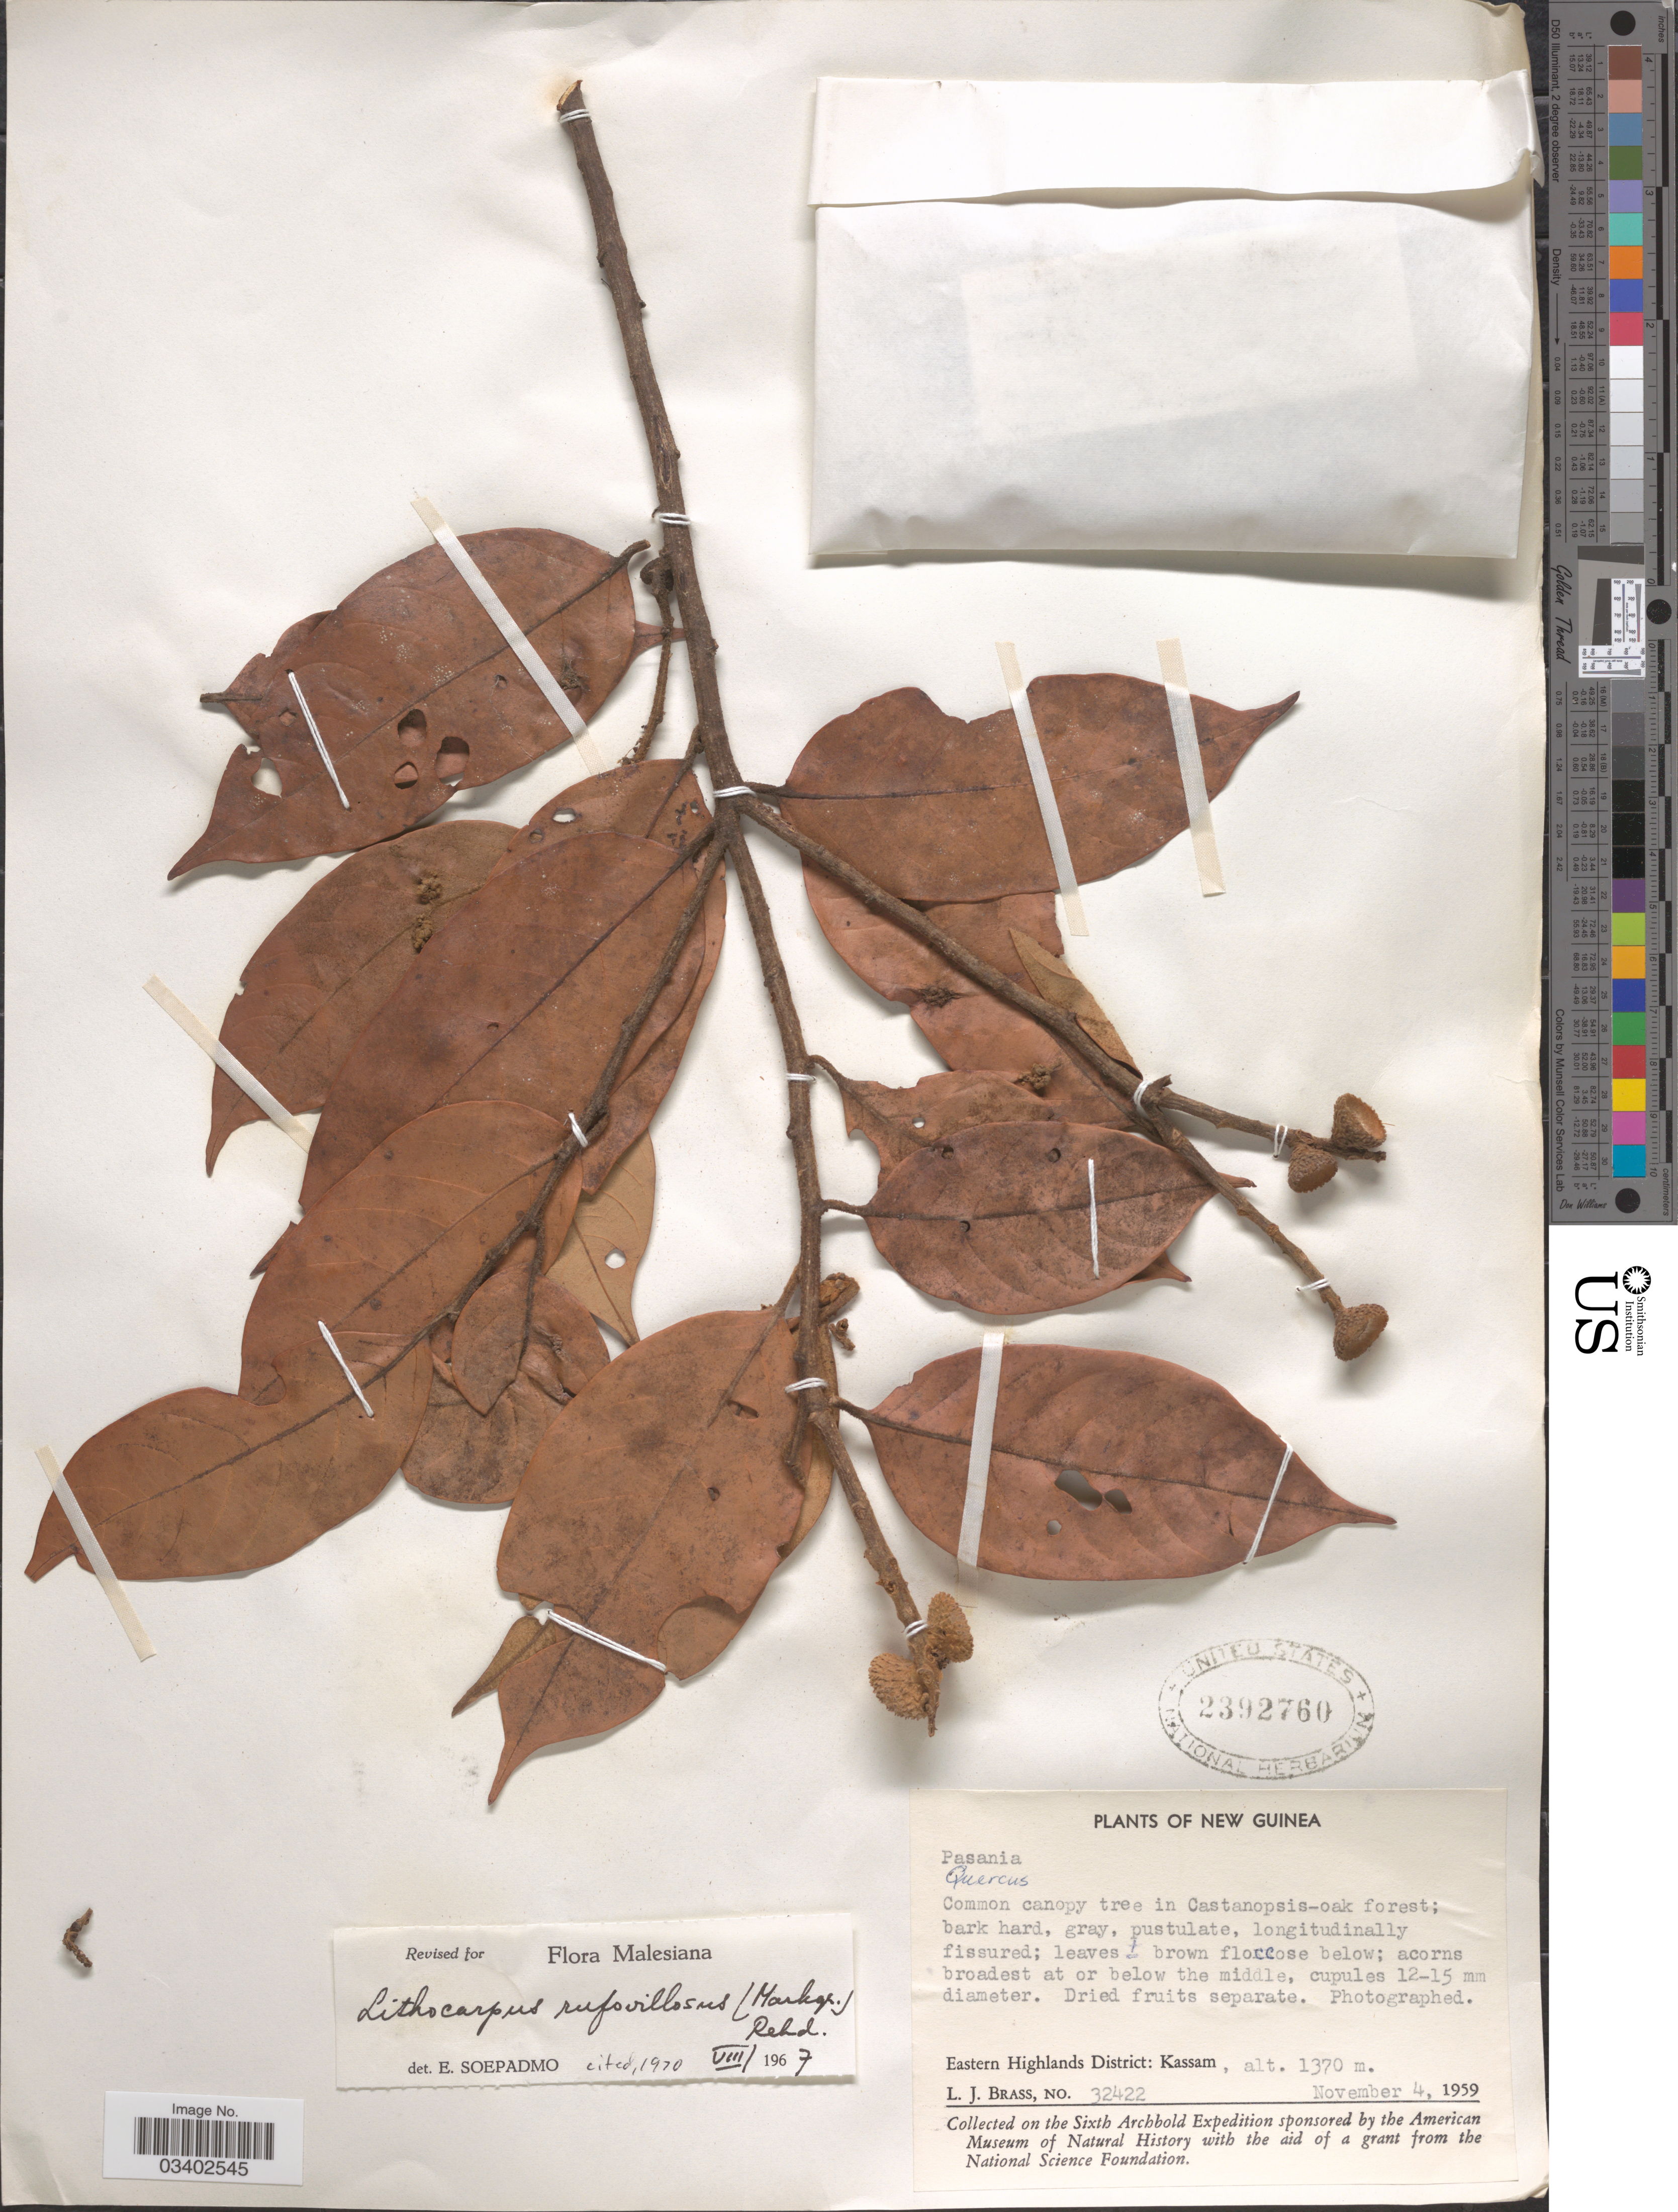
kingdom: Plantae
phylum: Tracheophyta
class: Magnoliopsida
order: Fagales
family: Fagaceae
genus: Lithocarpus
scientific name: Lithocarpus rufovillosus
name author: (Markgr.) Rehder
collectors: L. J. Brass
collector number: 32422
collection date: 1959-11-04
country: Papua New Guinea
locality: New Guinea. Eastern Highlands District: Kassam.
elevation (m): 1370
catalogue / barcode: US 2392760